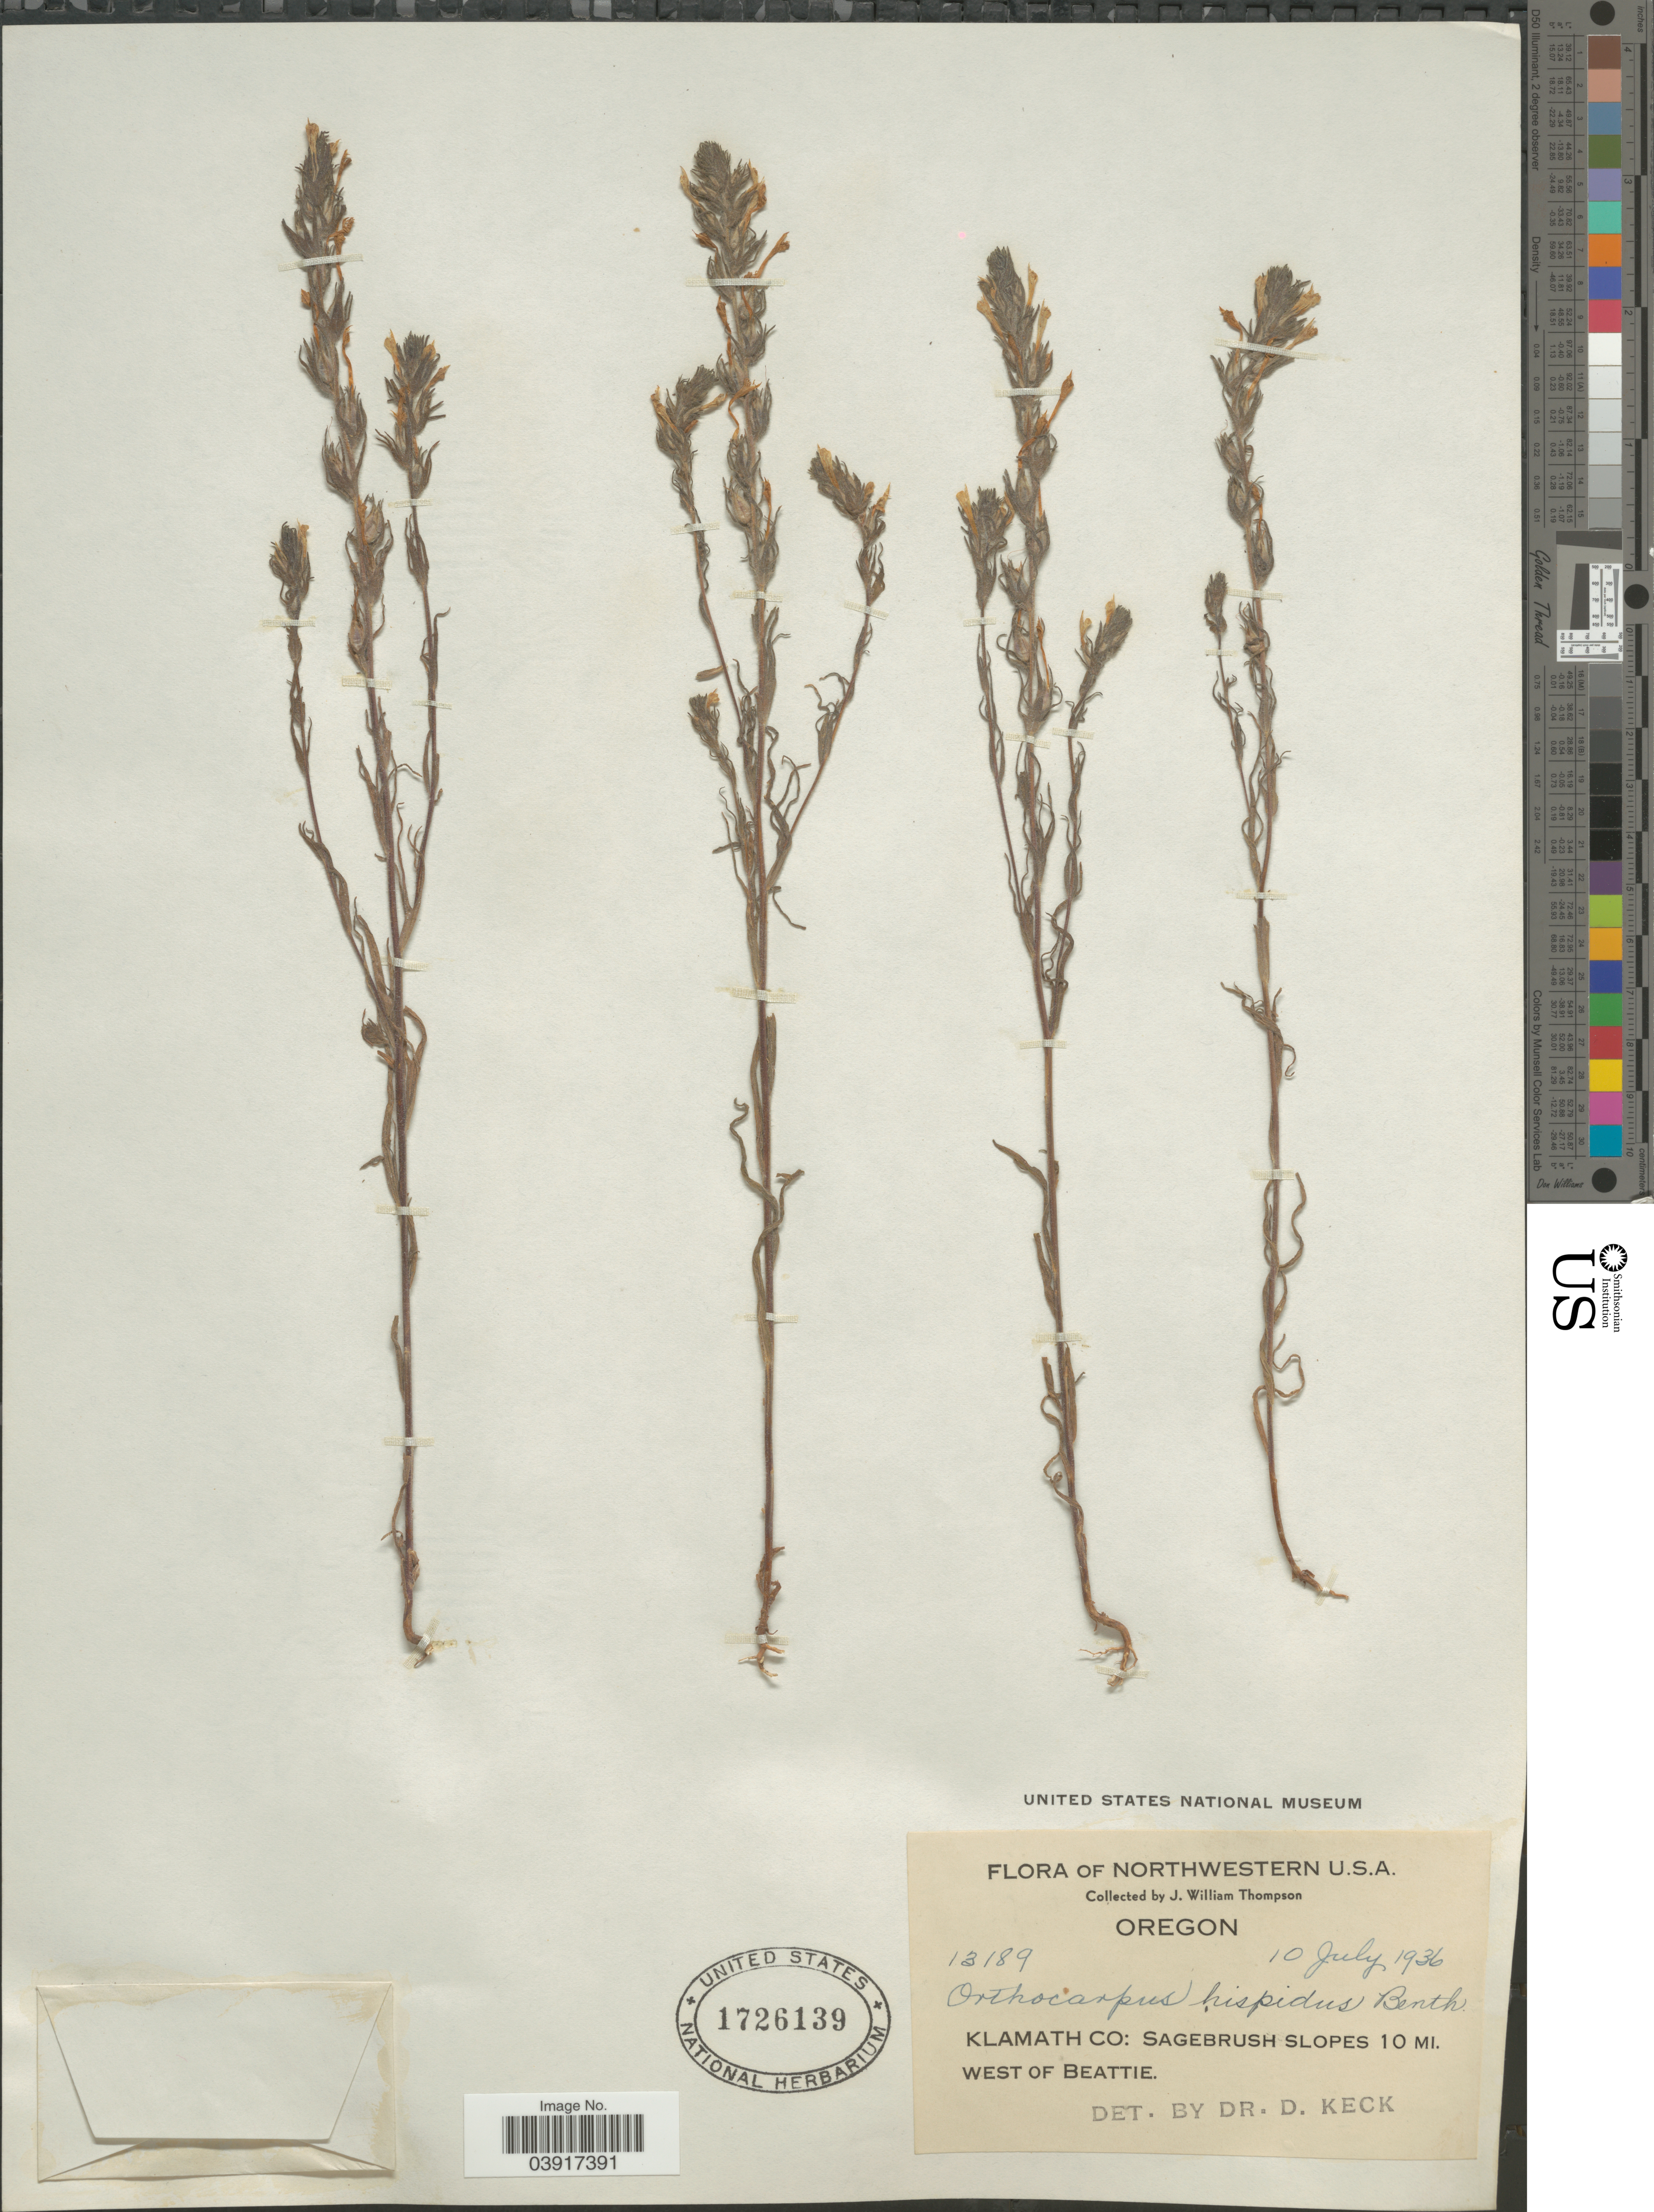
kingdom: Plantae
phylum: Tracheophyta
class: Magnoliopsida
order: Lamiales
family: Orobanchaceae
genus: Orthocarpus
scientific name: Orthocarpus hispidus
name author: Benth.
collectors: J. W. Thompson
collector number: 13189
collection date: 1936-07-10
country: United States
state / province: Oregon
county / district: Klamath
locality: Klamath Co: Sagebrush slopes 10 mi. west of Beattie.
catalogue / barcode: US 1726139